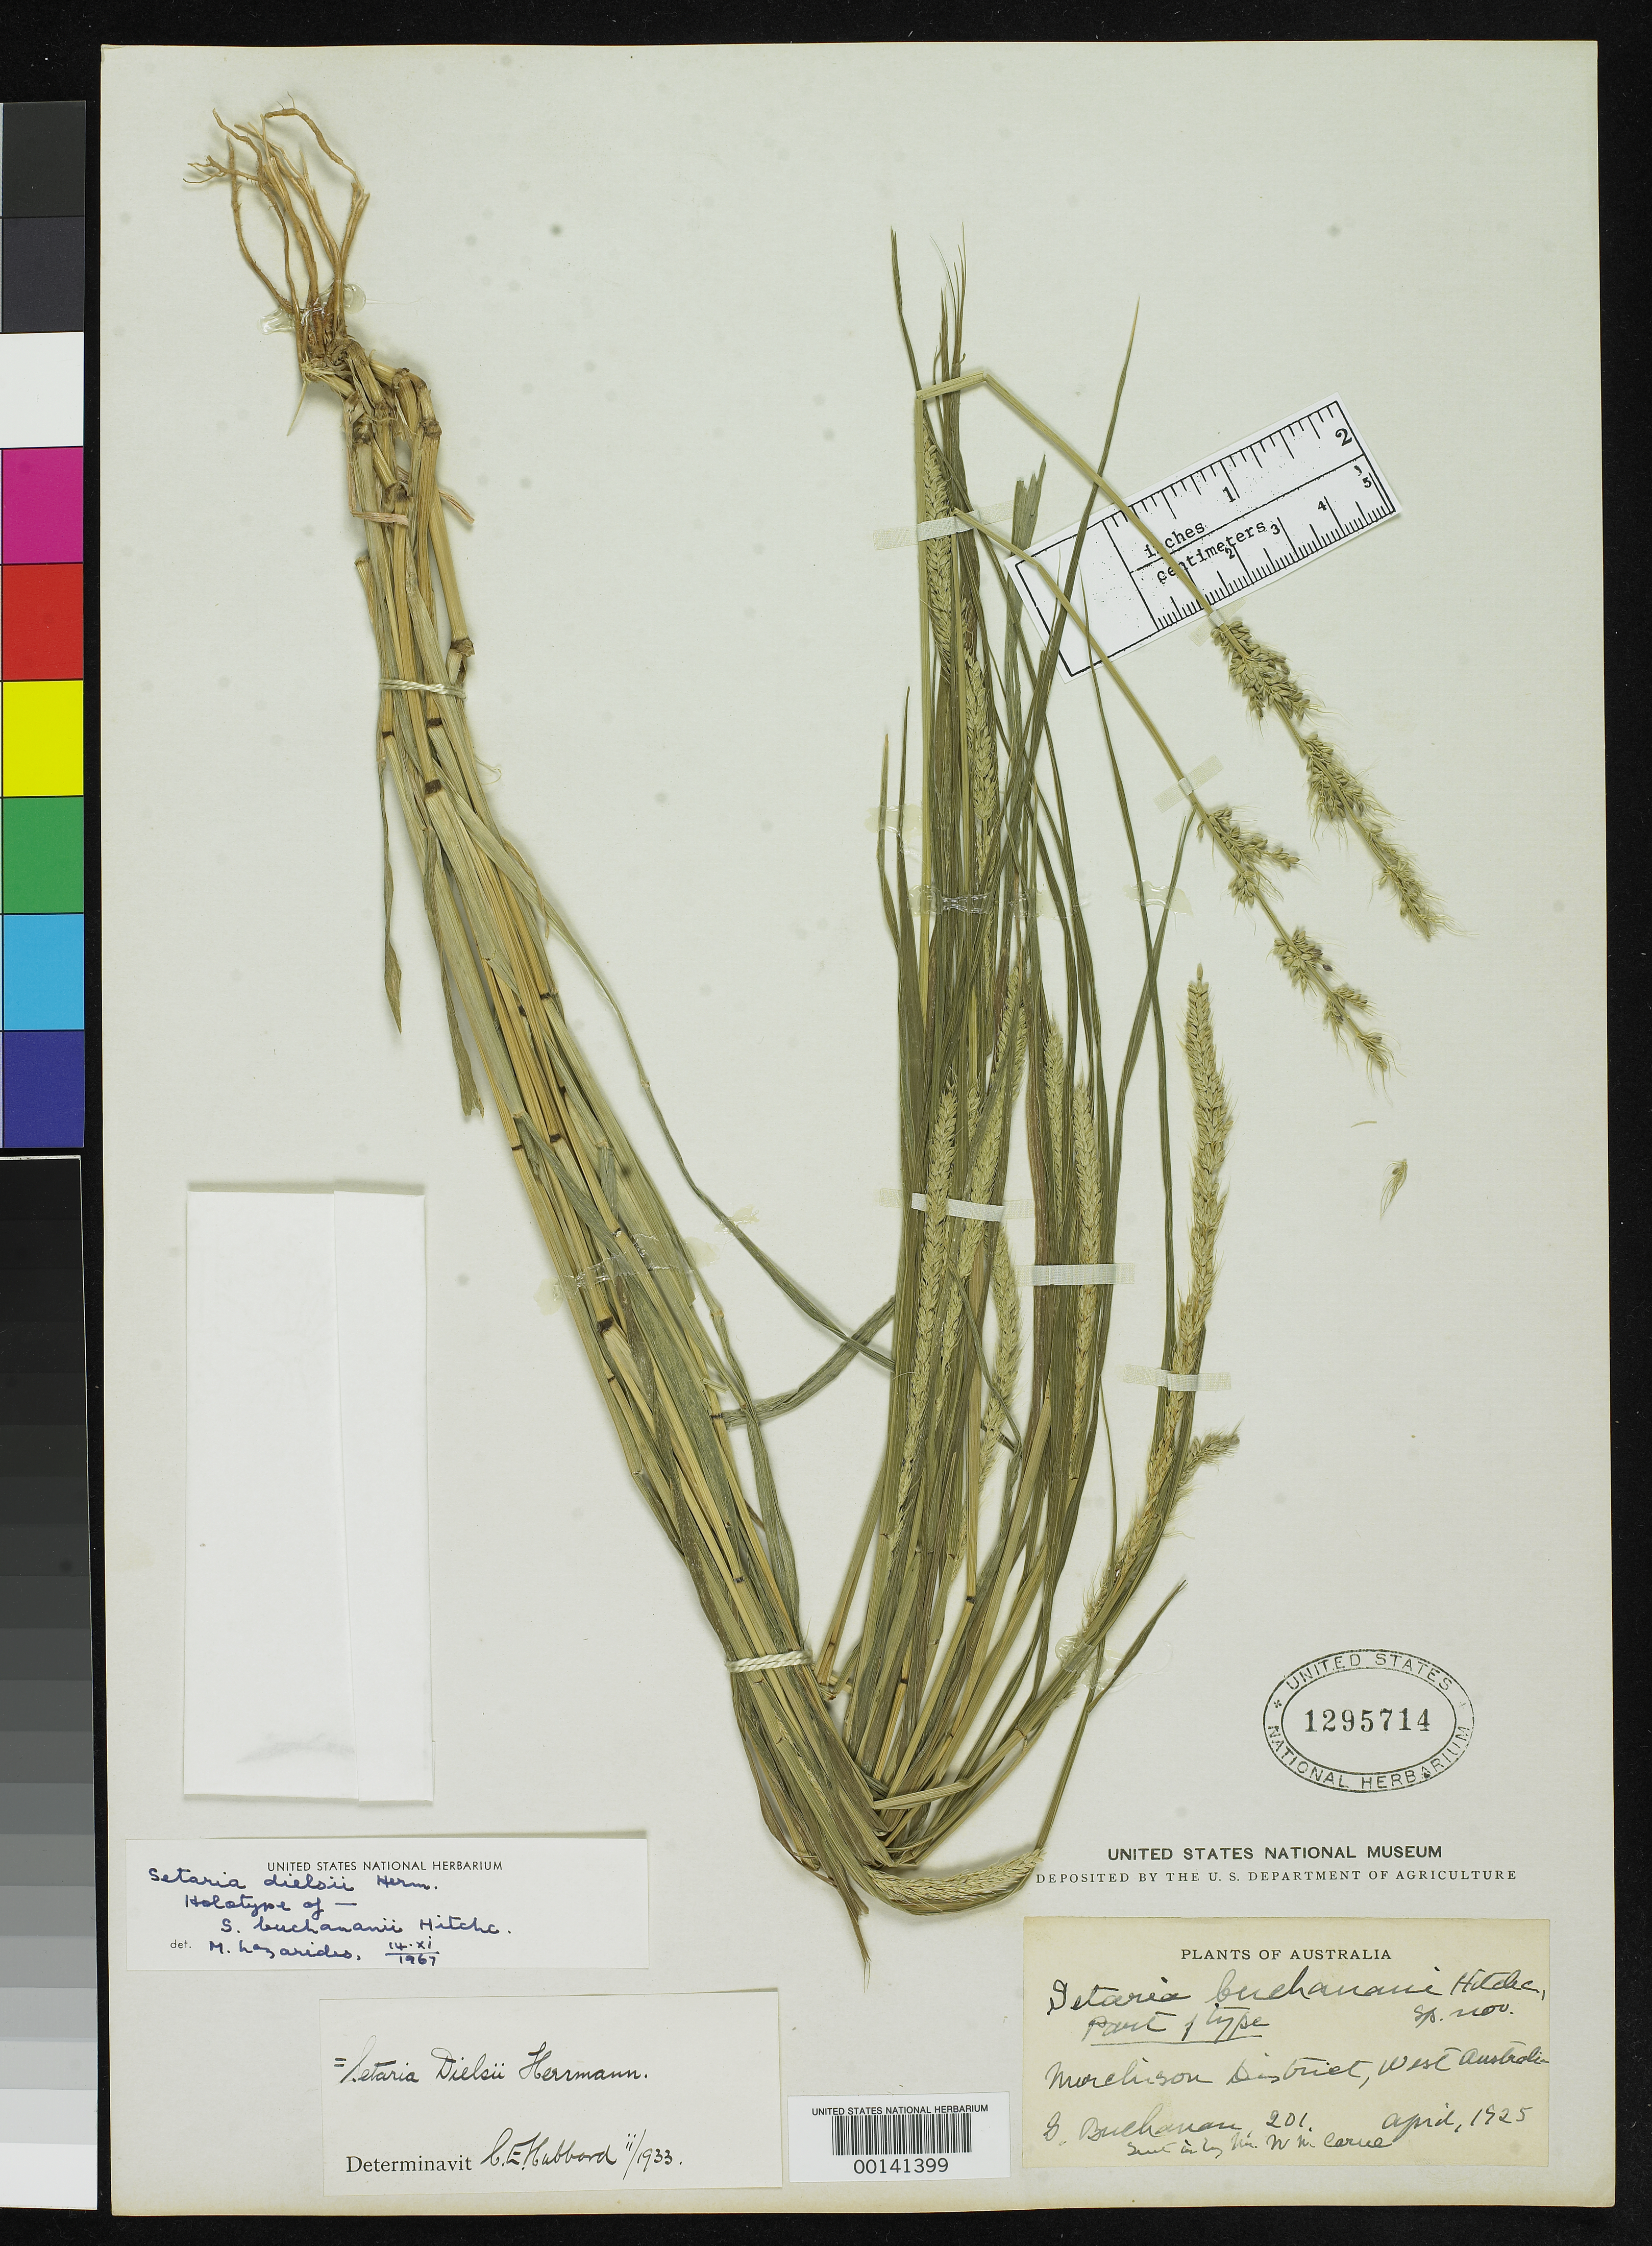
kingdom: Plantae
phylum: Tracheophyta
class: Liliopsida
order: Poales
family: Poaceae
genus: Setaria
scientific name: Setaria buchananii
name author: Hitchc.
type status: Isotype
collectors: G. Buchanan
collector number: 201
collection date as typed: Apr 1925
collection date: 1925-04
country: Australia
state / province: Western Australia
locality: Murchison district.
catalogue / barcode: US 1295714